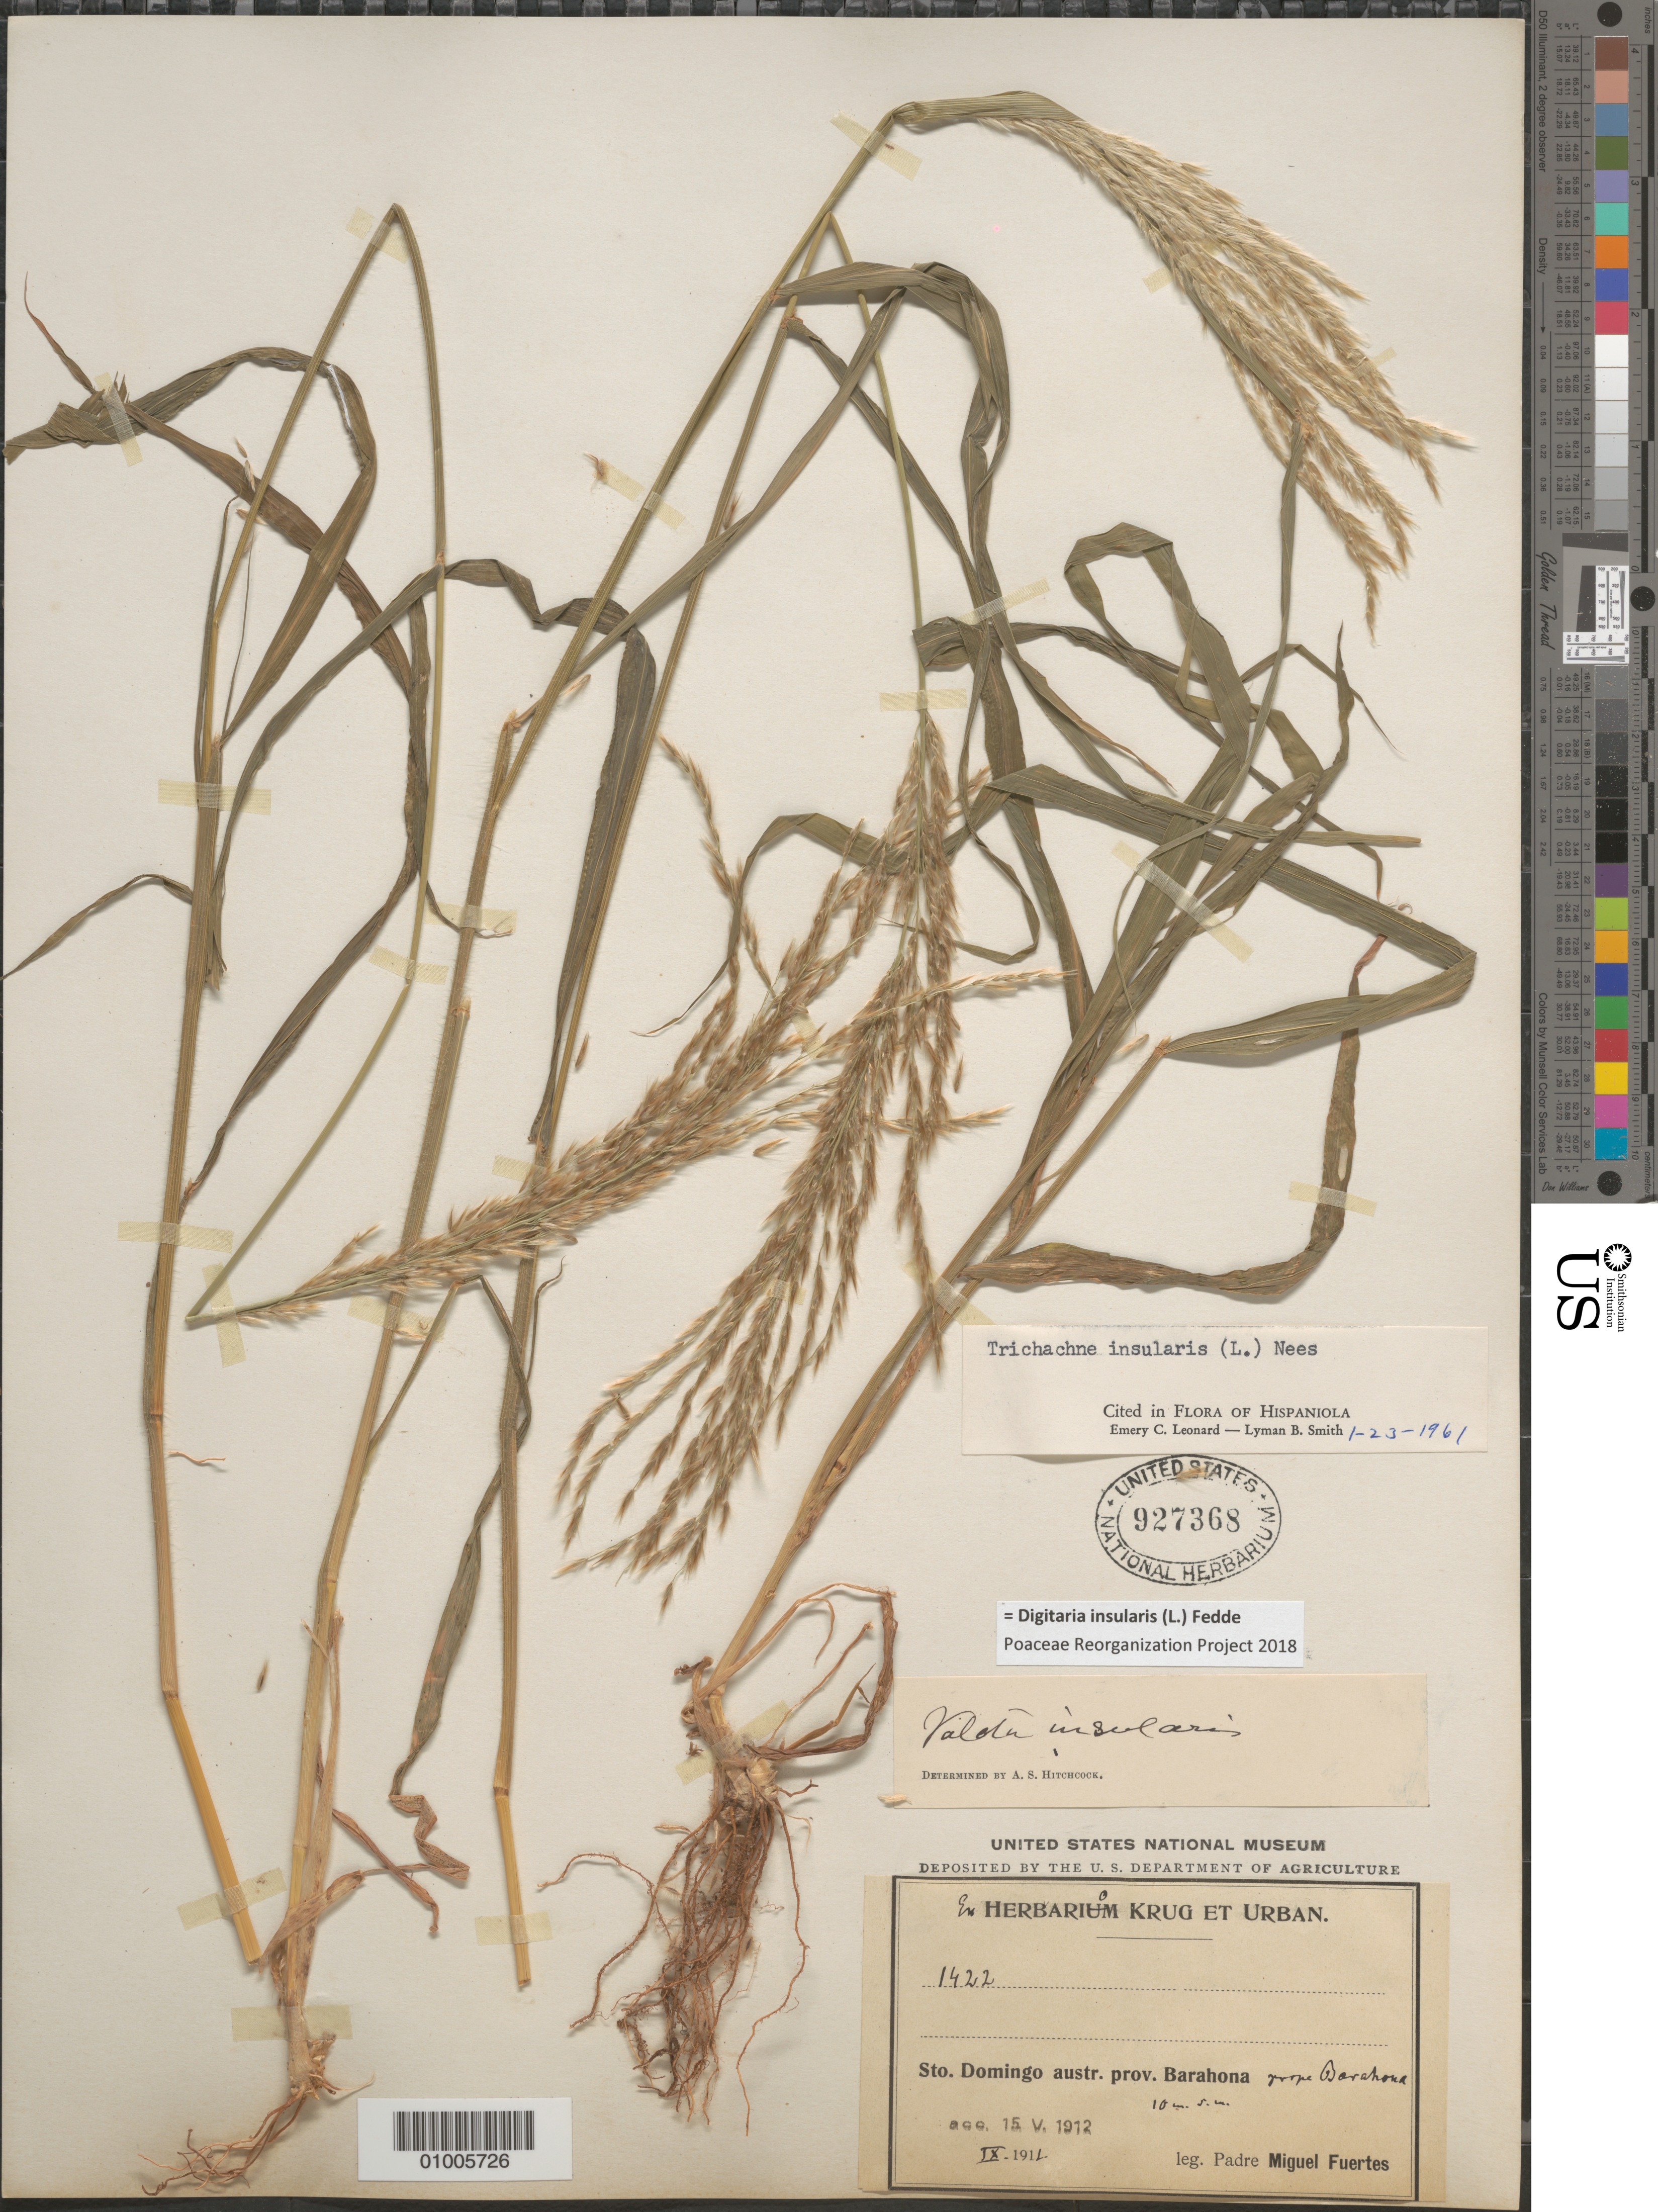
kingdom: Plantae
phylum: Tracheophyta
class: Liliopsida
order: Poales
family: Poaceae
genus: Digitaria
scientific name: Digitaria insularis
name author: (L.) Mez ex Ekman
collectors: M. D. Fuertes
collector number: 1422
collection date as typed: Sep 1911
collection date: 1911-09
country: Dominican Republic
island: Hispaniola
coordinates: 0 N, 0 E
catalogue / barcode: US 927638